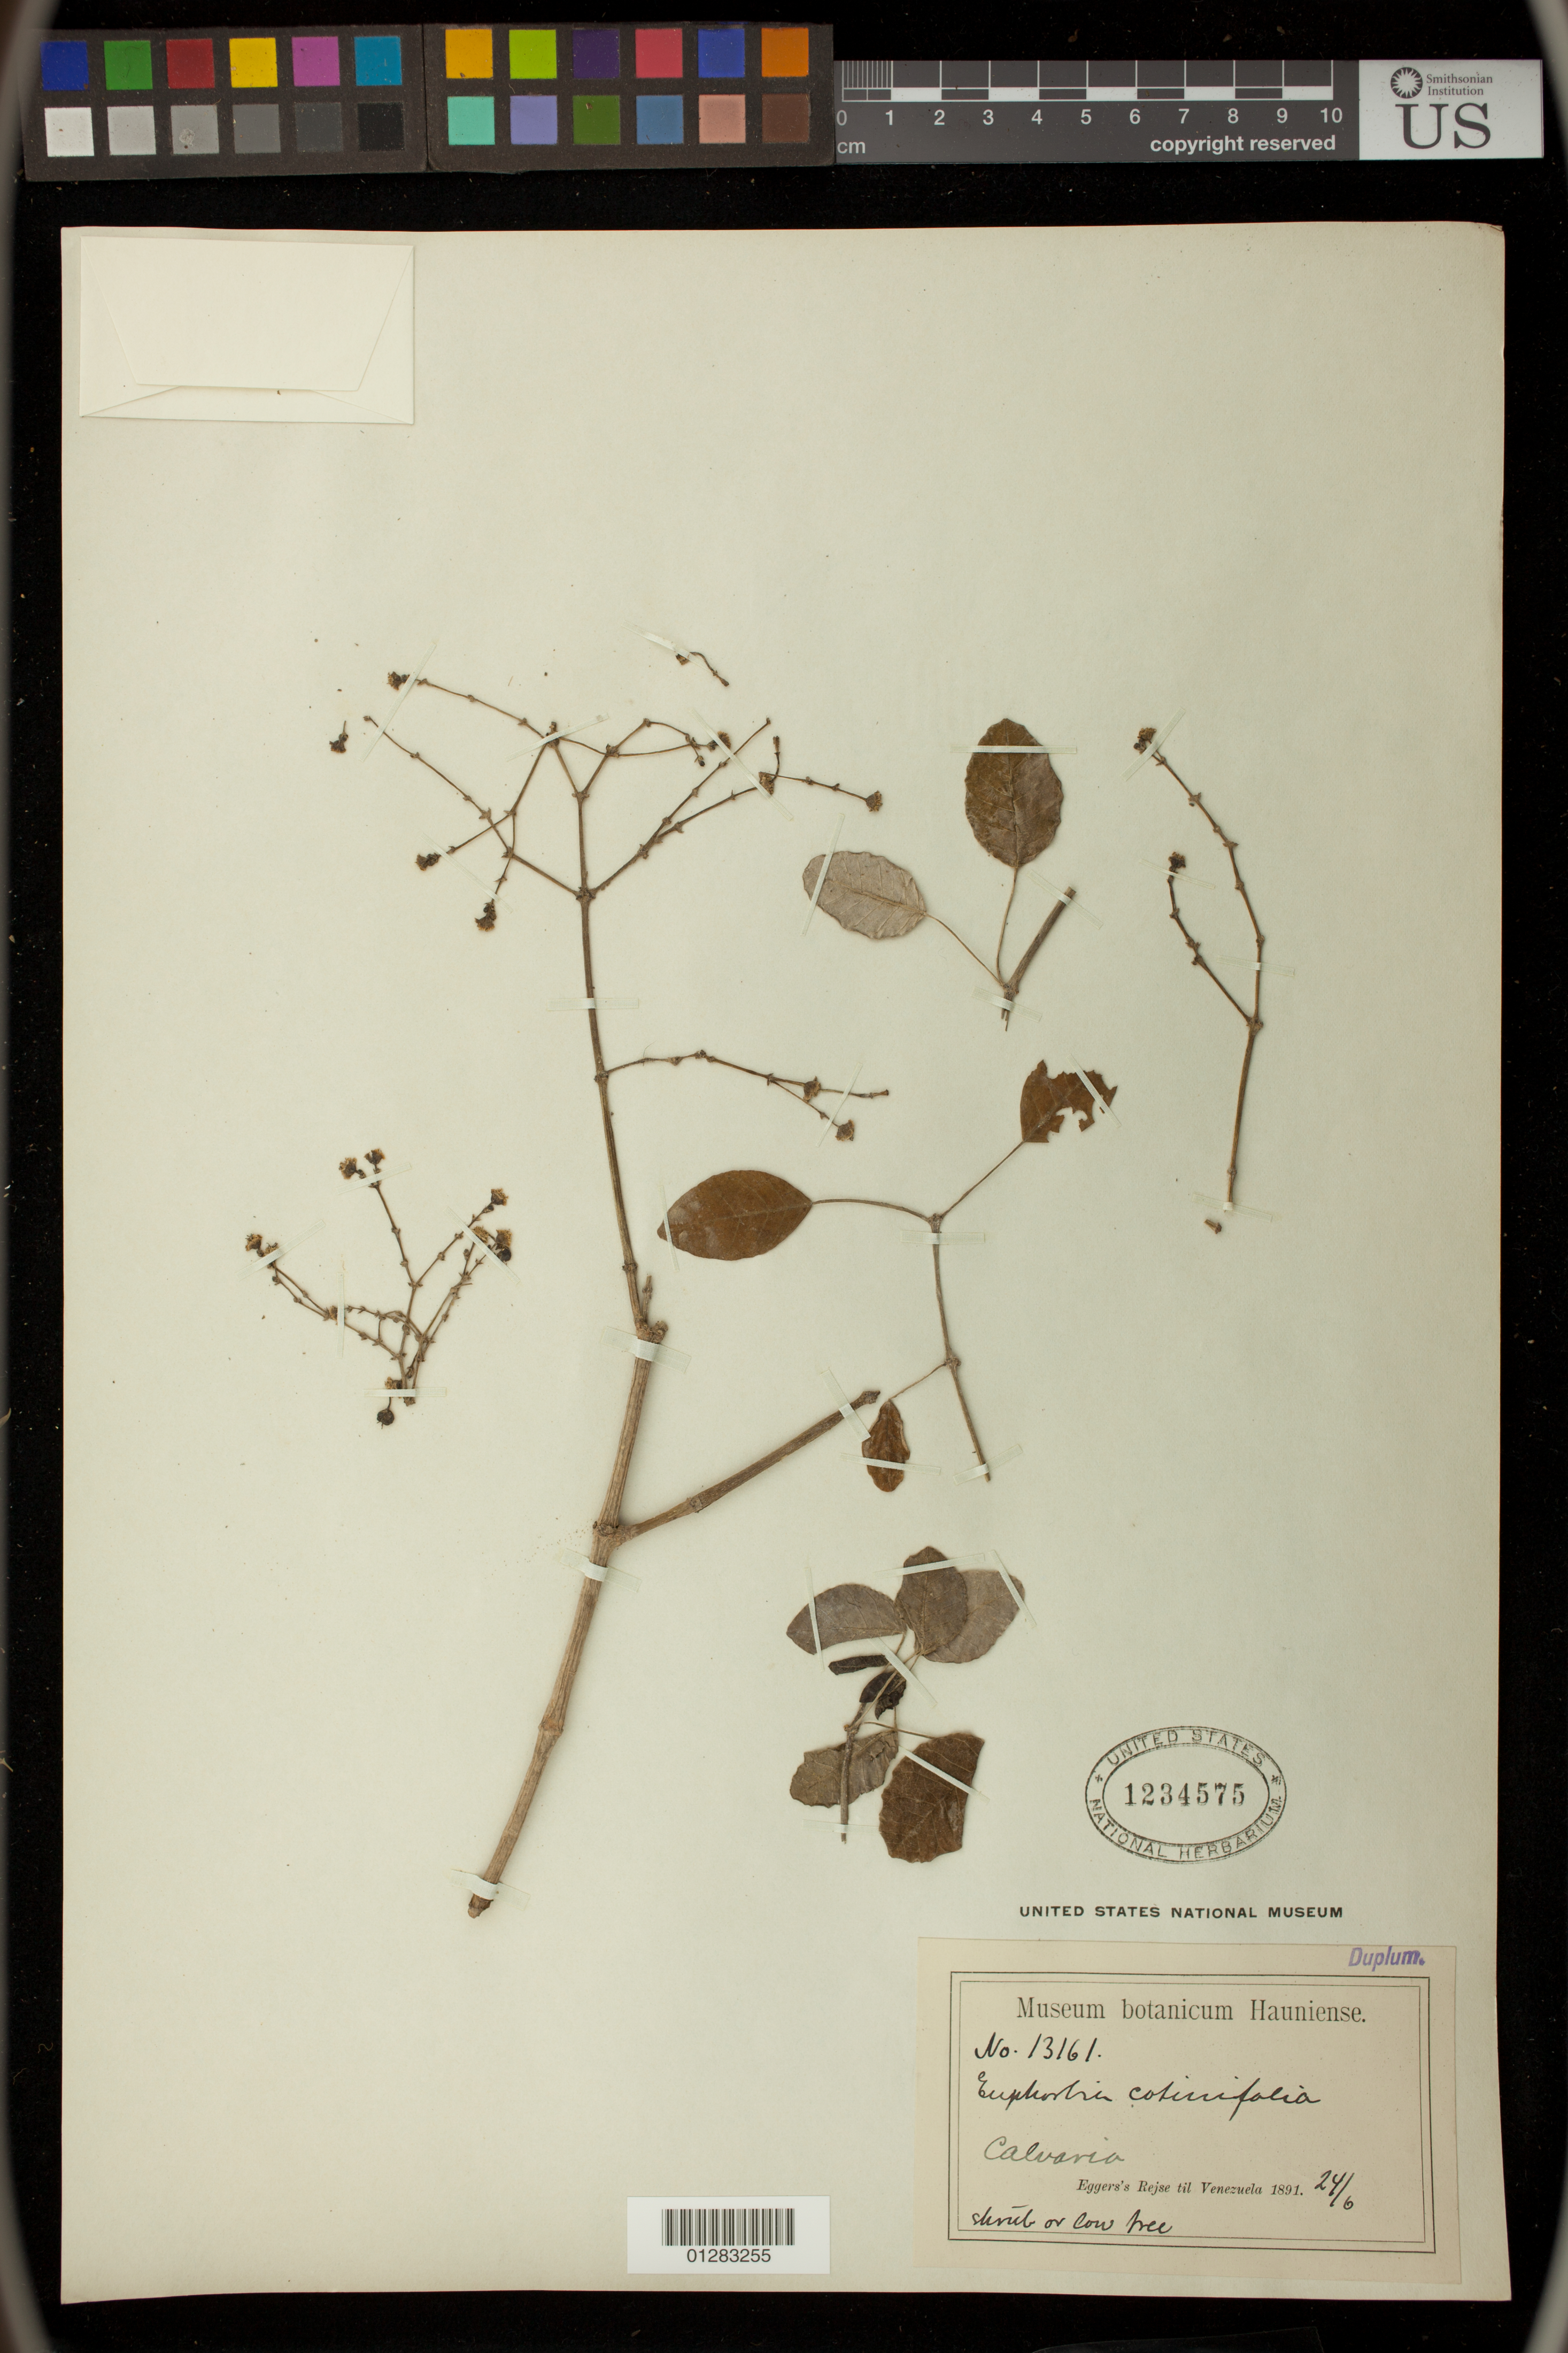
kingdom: Plantae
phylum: Tracheophyta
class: Magnoliopsida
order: Malpighiales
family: Euphorbiaceae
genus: Euphorbia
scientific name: Euphorbia cotinifolia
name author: L.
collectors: H. F. A. von Eggers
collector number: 13161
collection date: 1891-06-24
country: Venezuela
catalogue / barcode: US 1234575